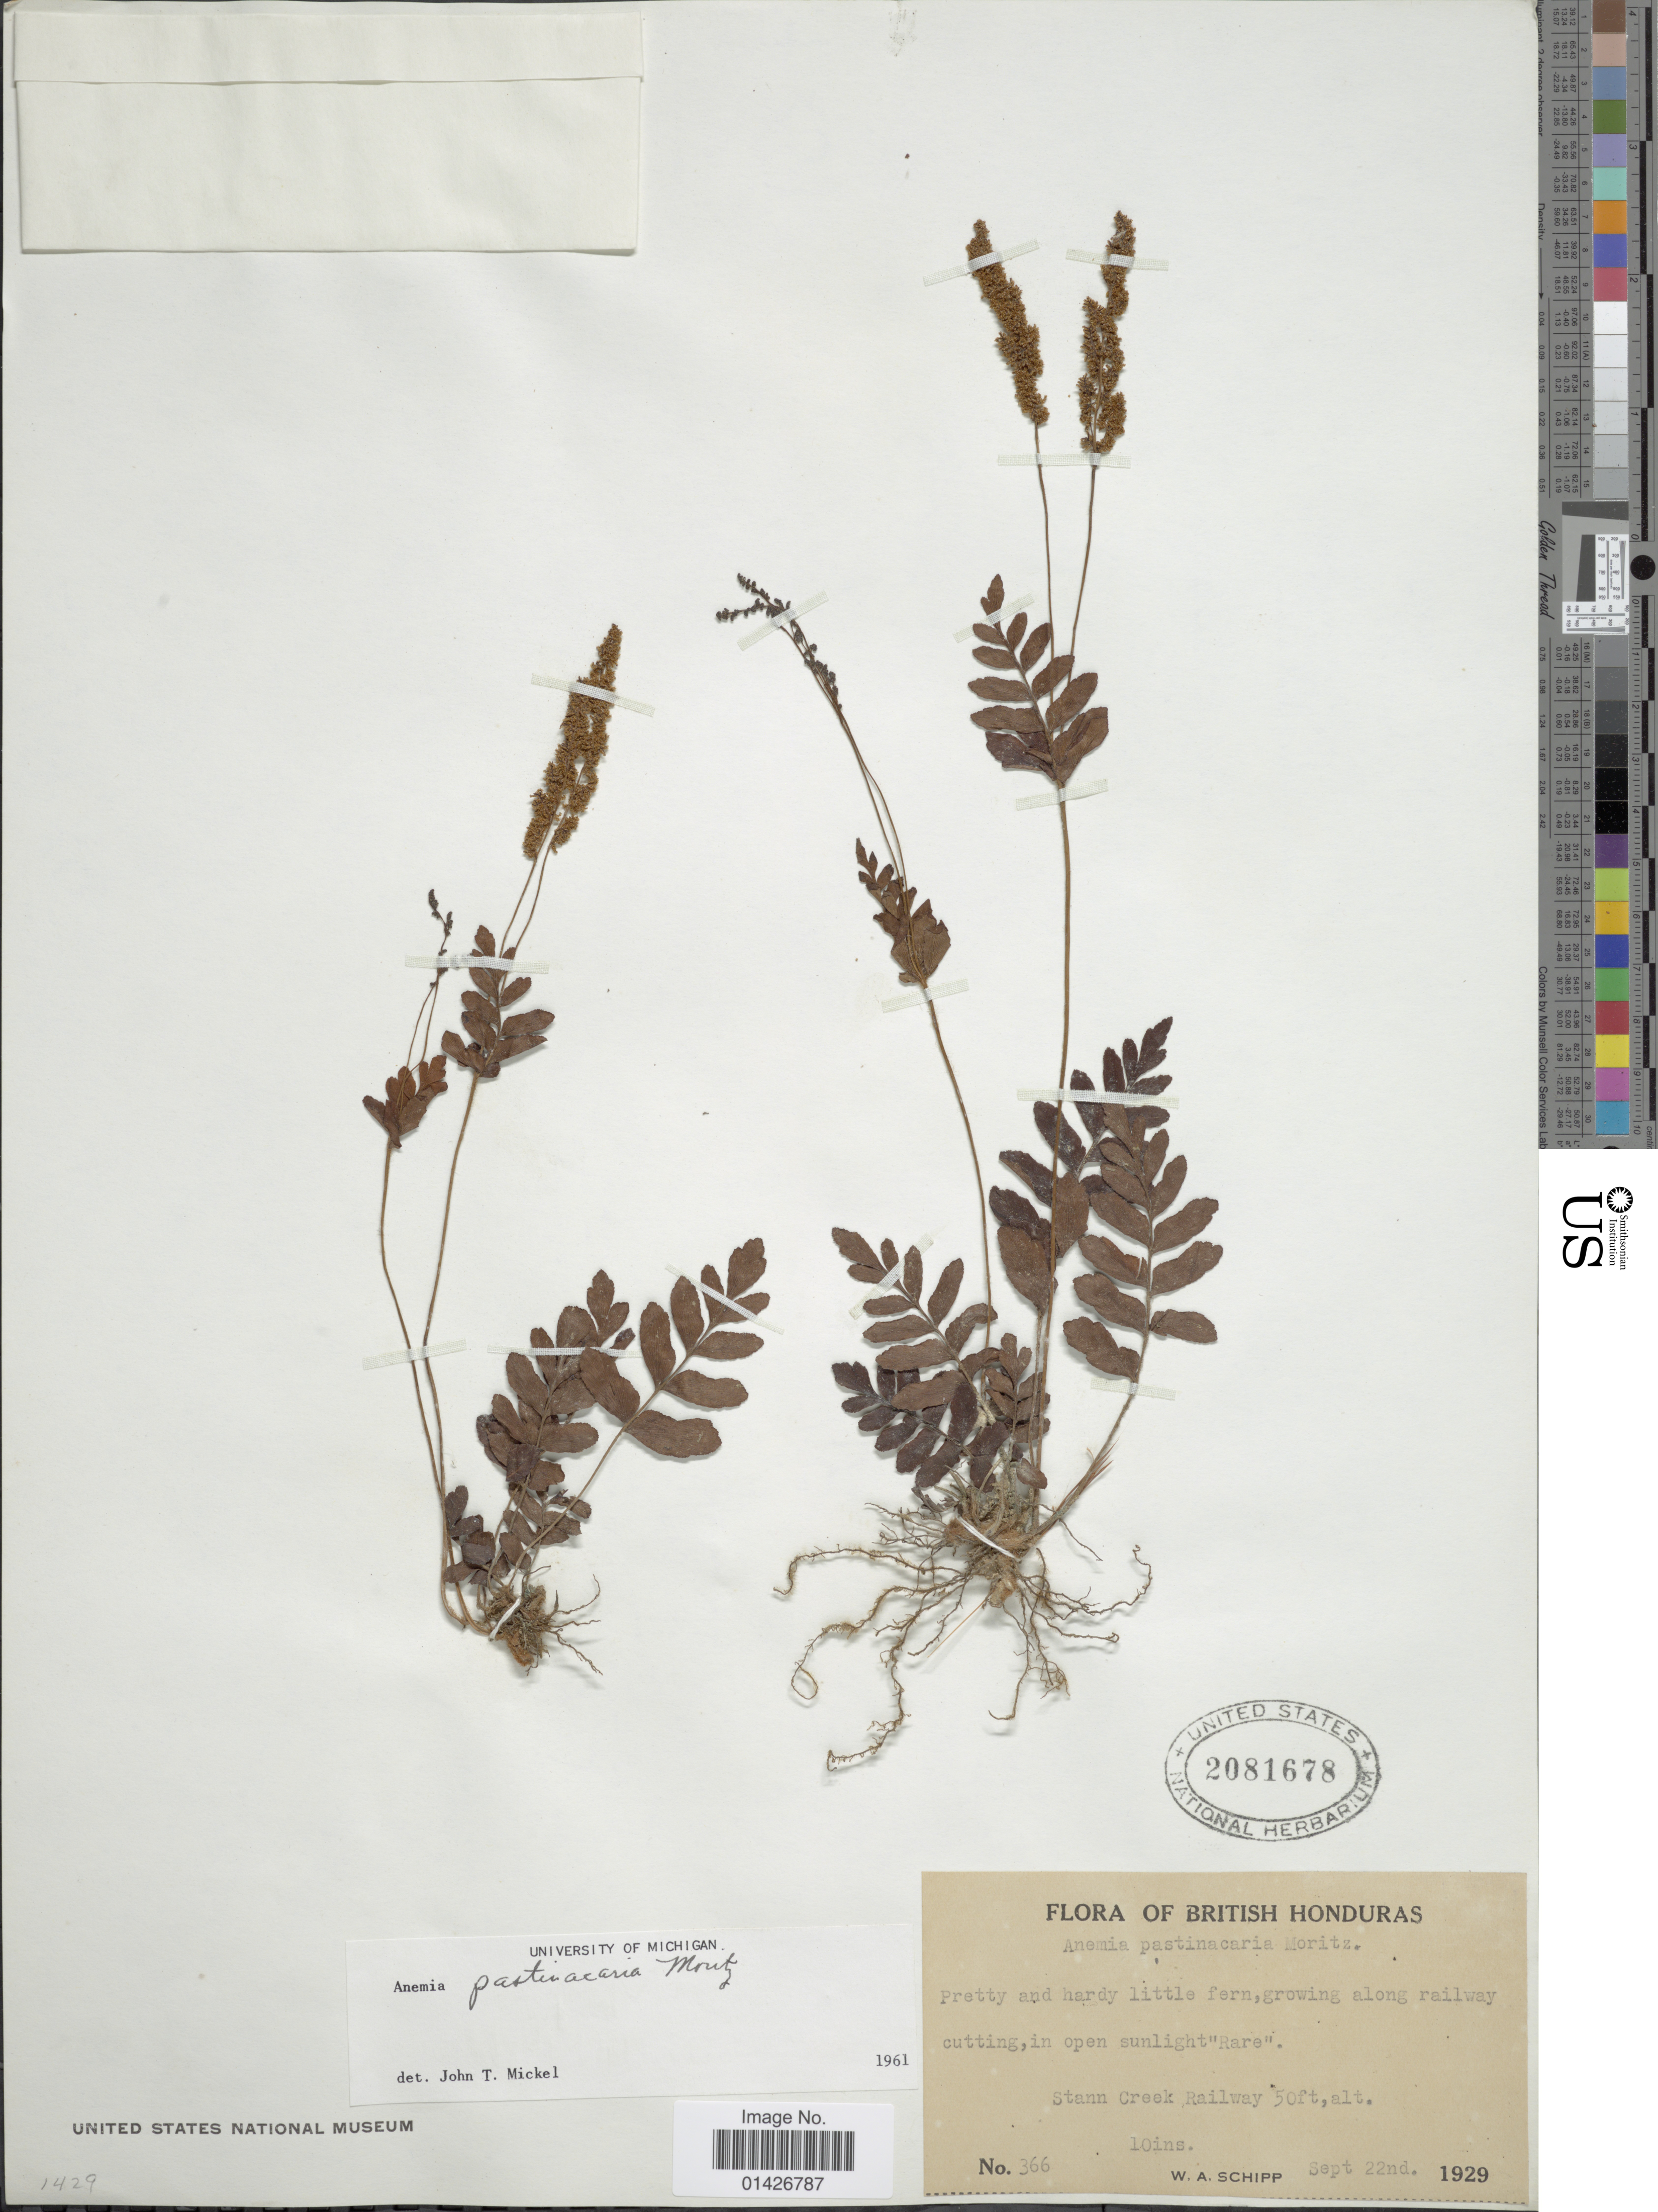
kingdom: Plantae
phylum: Tracheophyta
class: Polypodiopsida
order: Schizaeales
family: Anemiaceae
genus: Anemia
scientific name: Anemia pastinacaria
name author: Moritz ex Prantl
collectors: W. Schipp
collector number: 366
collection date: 1929-09-22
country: Belize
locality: British Honduras, Stann Creek Railway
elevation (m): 15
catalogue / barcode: US 2081678